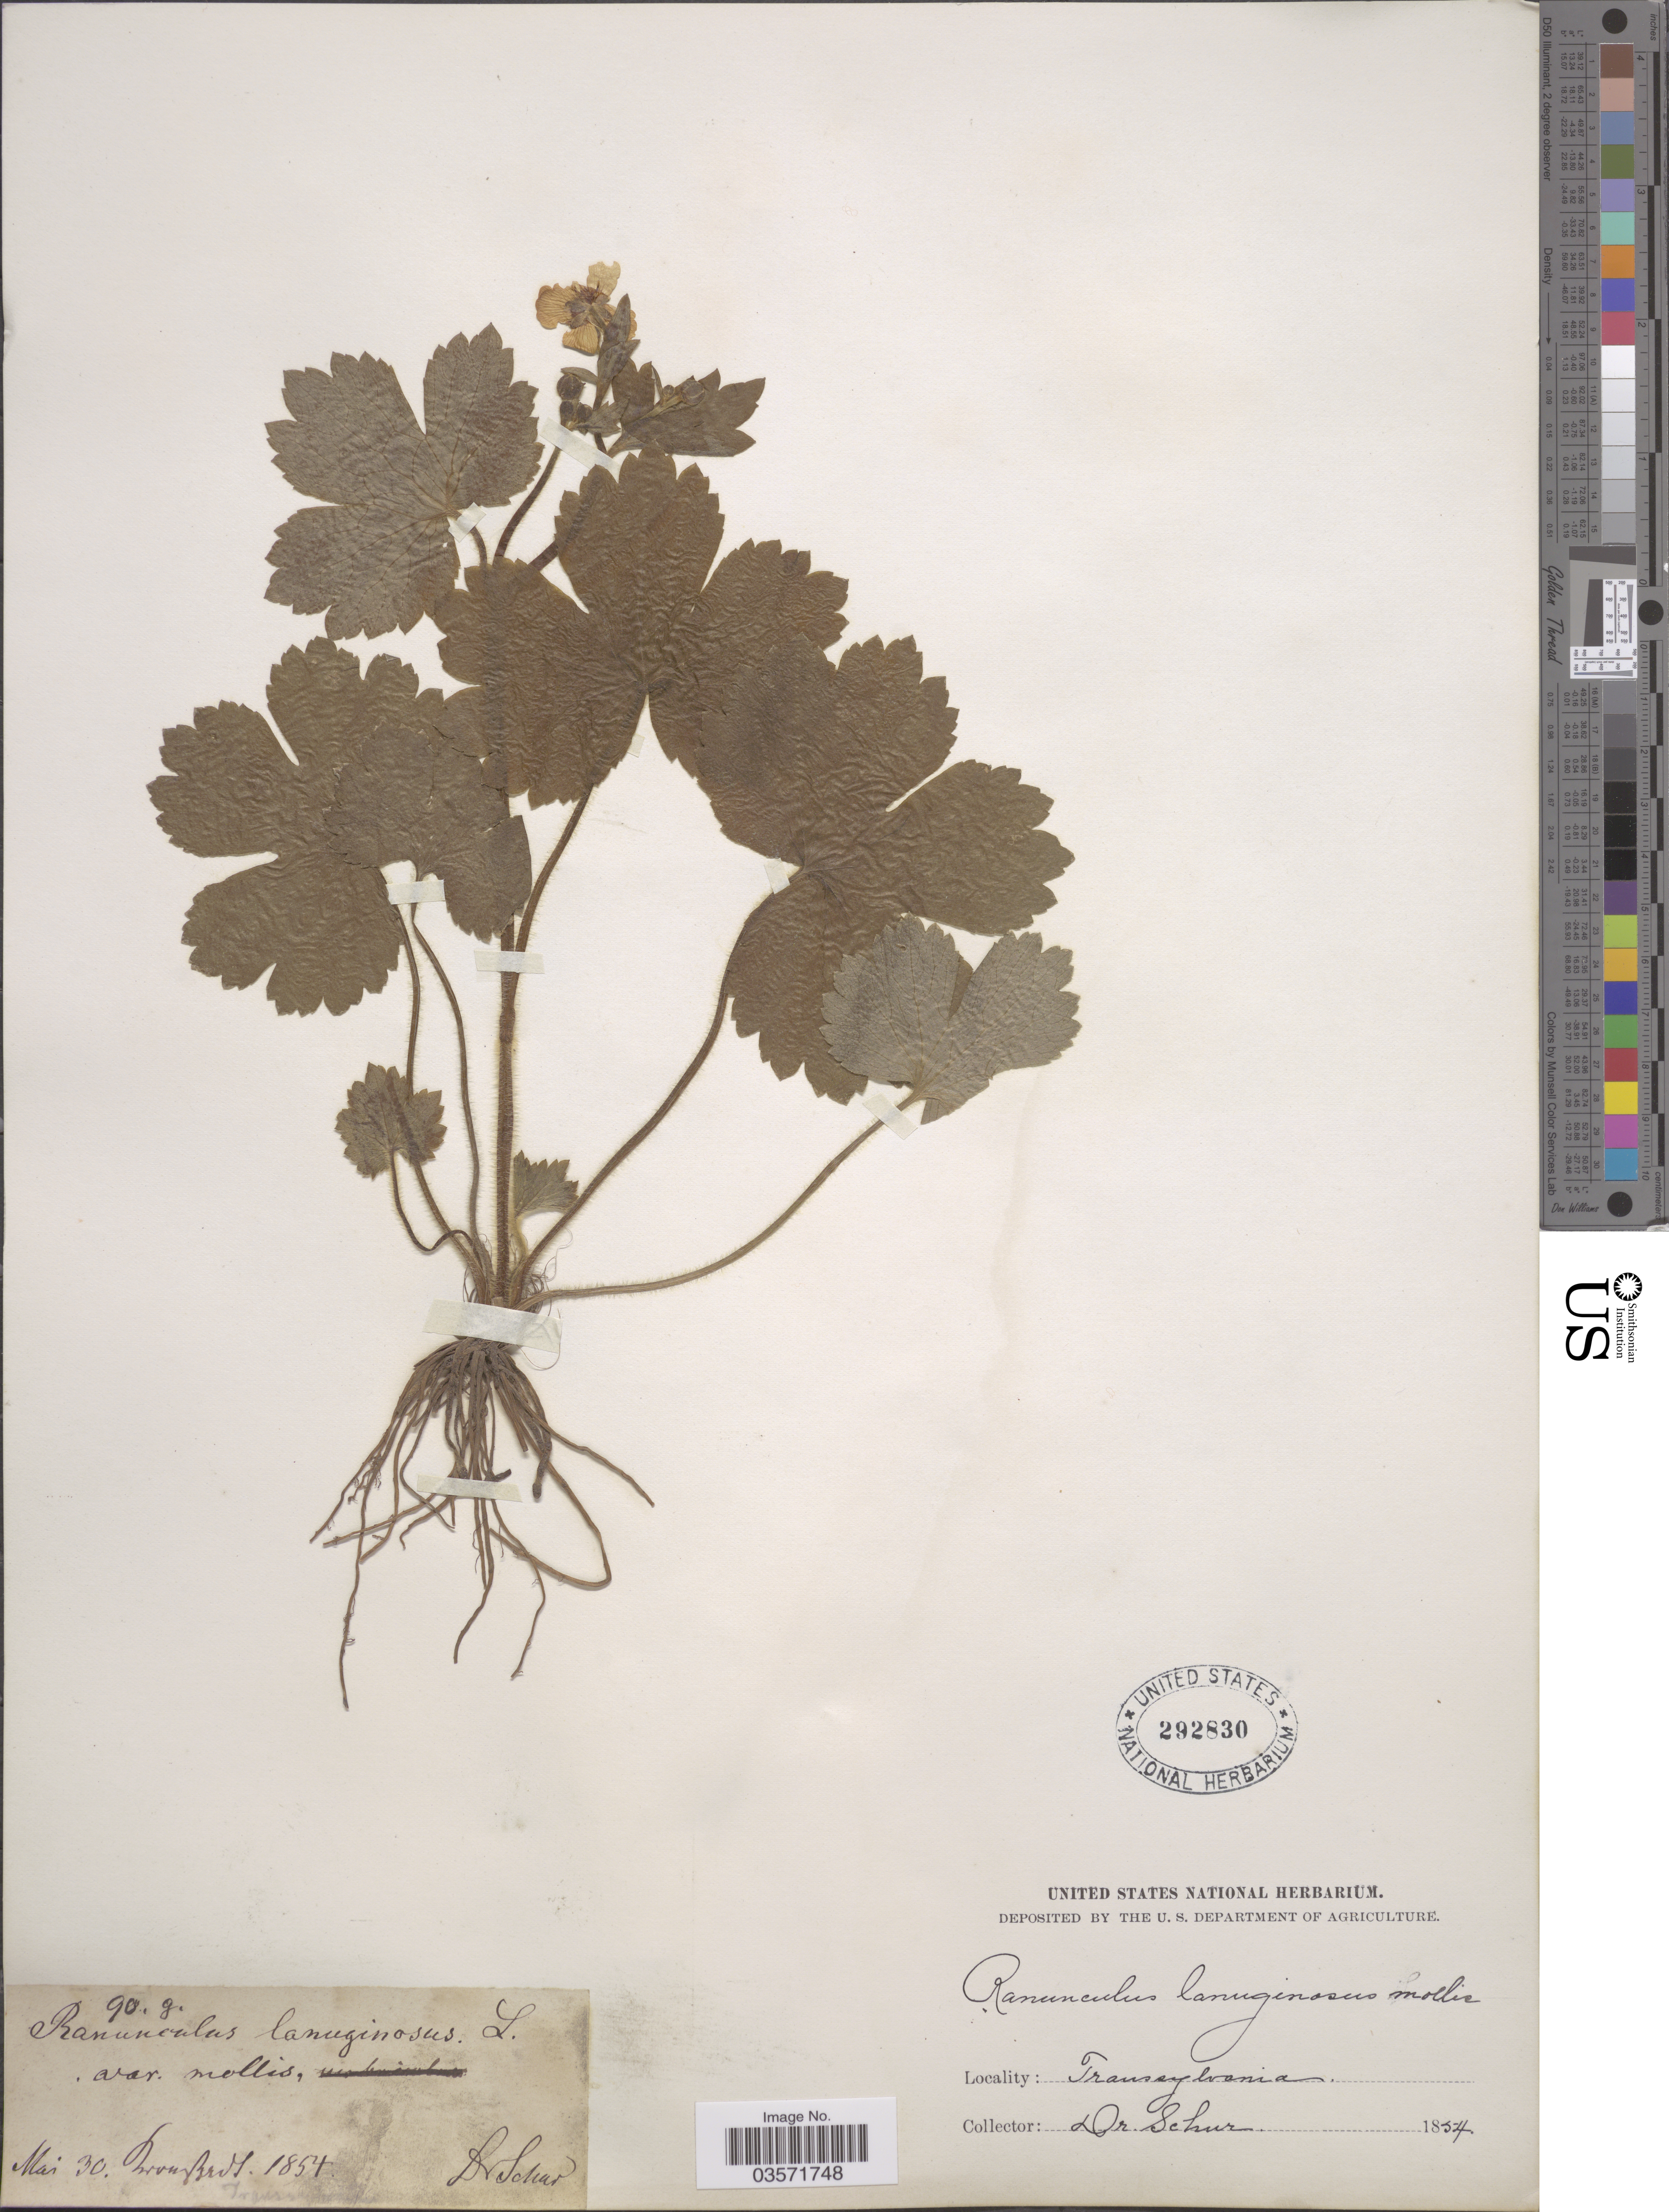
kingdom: Plantae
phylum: Tracheophyta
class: Magnoliopsida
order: Ranunculales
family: Ranunculaceae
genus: Ranunculus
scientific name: Ranunculus lanuginosus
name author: L.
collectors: Schur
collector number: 90?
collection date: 1854-05-30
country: Romania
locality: Drounbedt [interpreted]. Transsylvania.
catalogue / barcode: US 292830